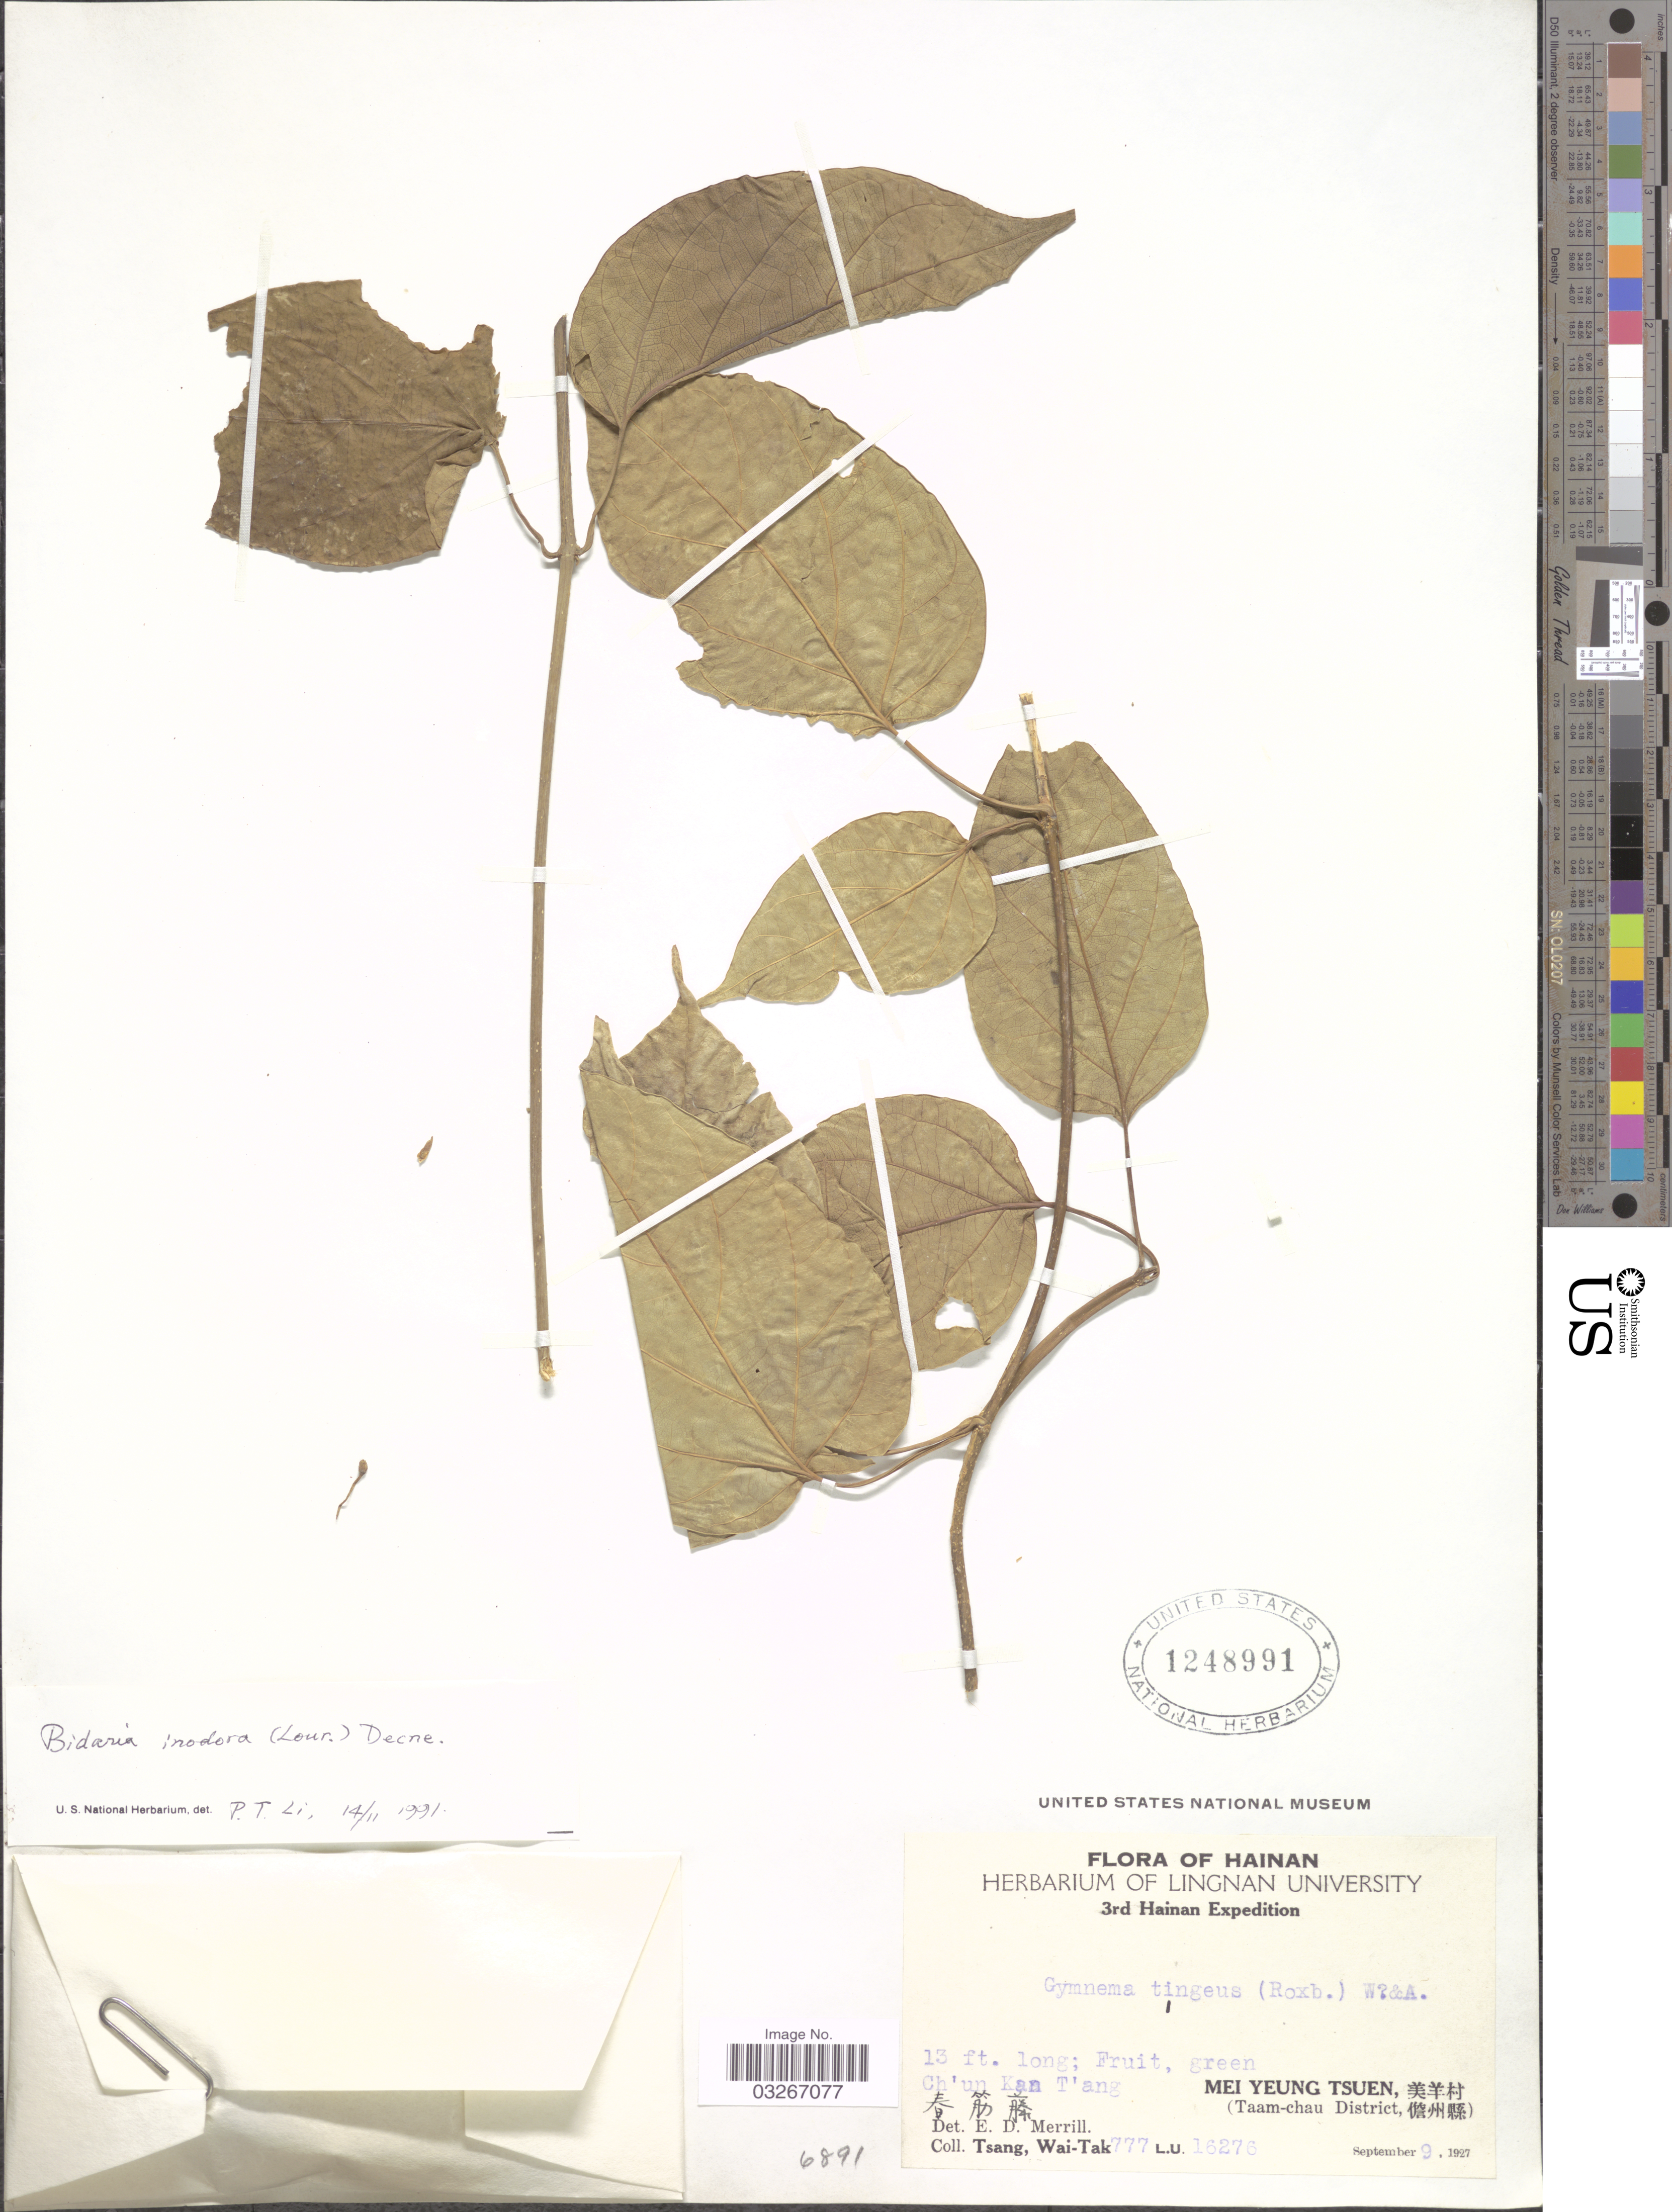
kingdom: Plantae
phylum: Tracheophyta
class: Magnoliopsida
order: Gentianales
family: Apocynaceae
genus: Gymnema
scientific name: Gymnema inodorum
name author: (Lour.) Decne.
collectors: W. T. Tsang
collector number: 777L.U.16276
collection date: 1927-09-09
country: China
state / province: Hainan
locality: Ch'un Kan T'ang. Mei Yeung Tseun X. (Taam-chau District, X).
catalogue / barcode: US 1248991